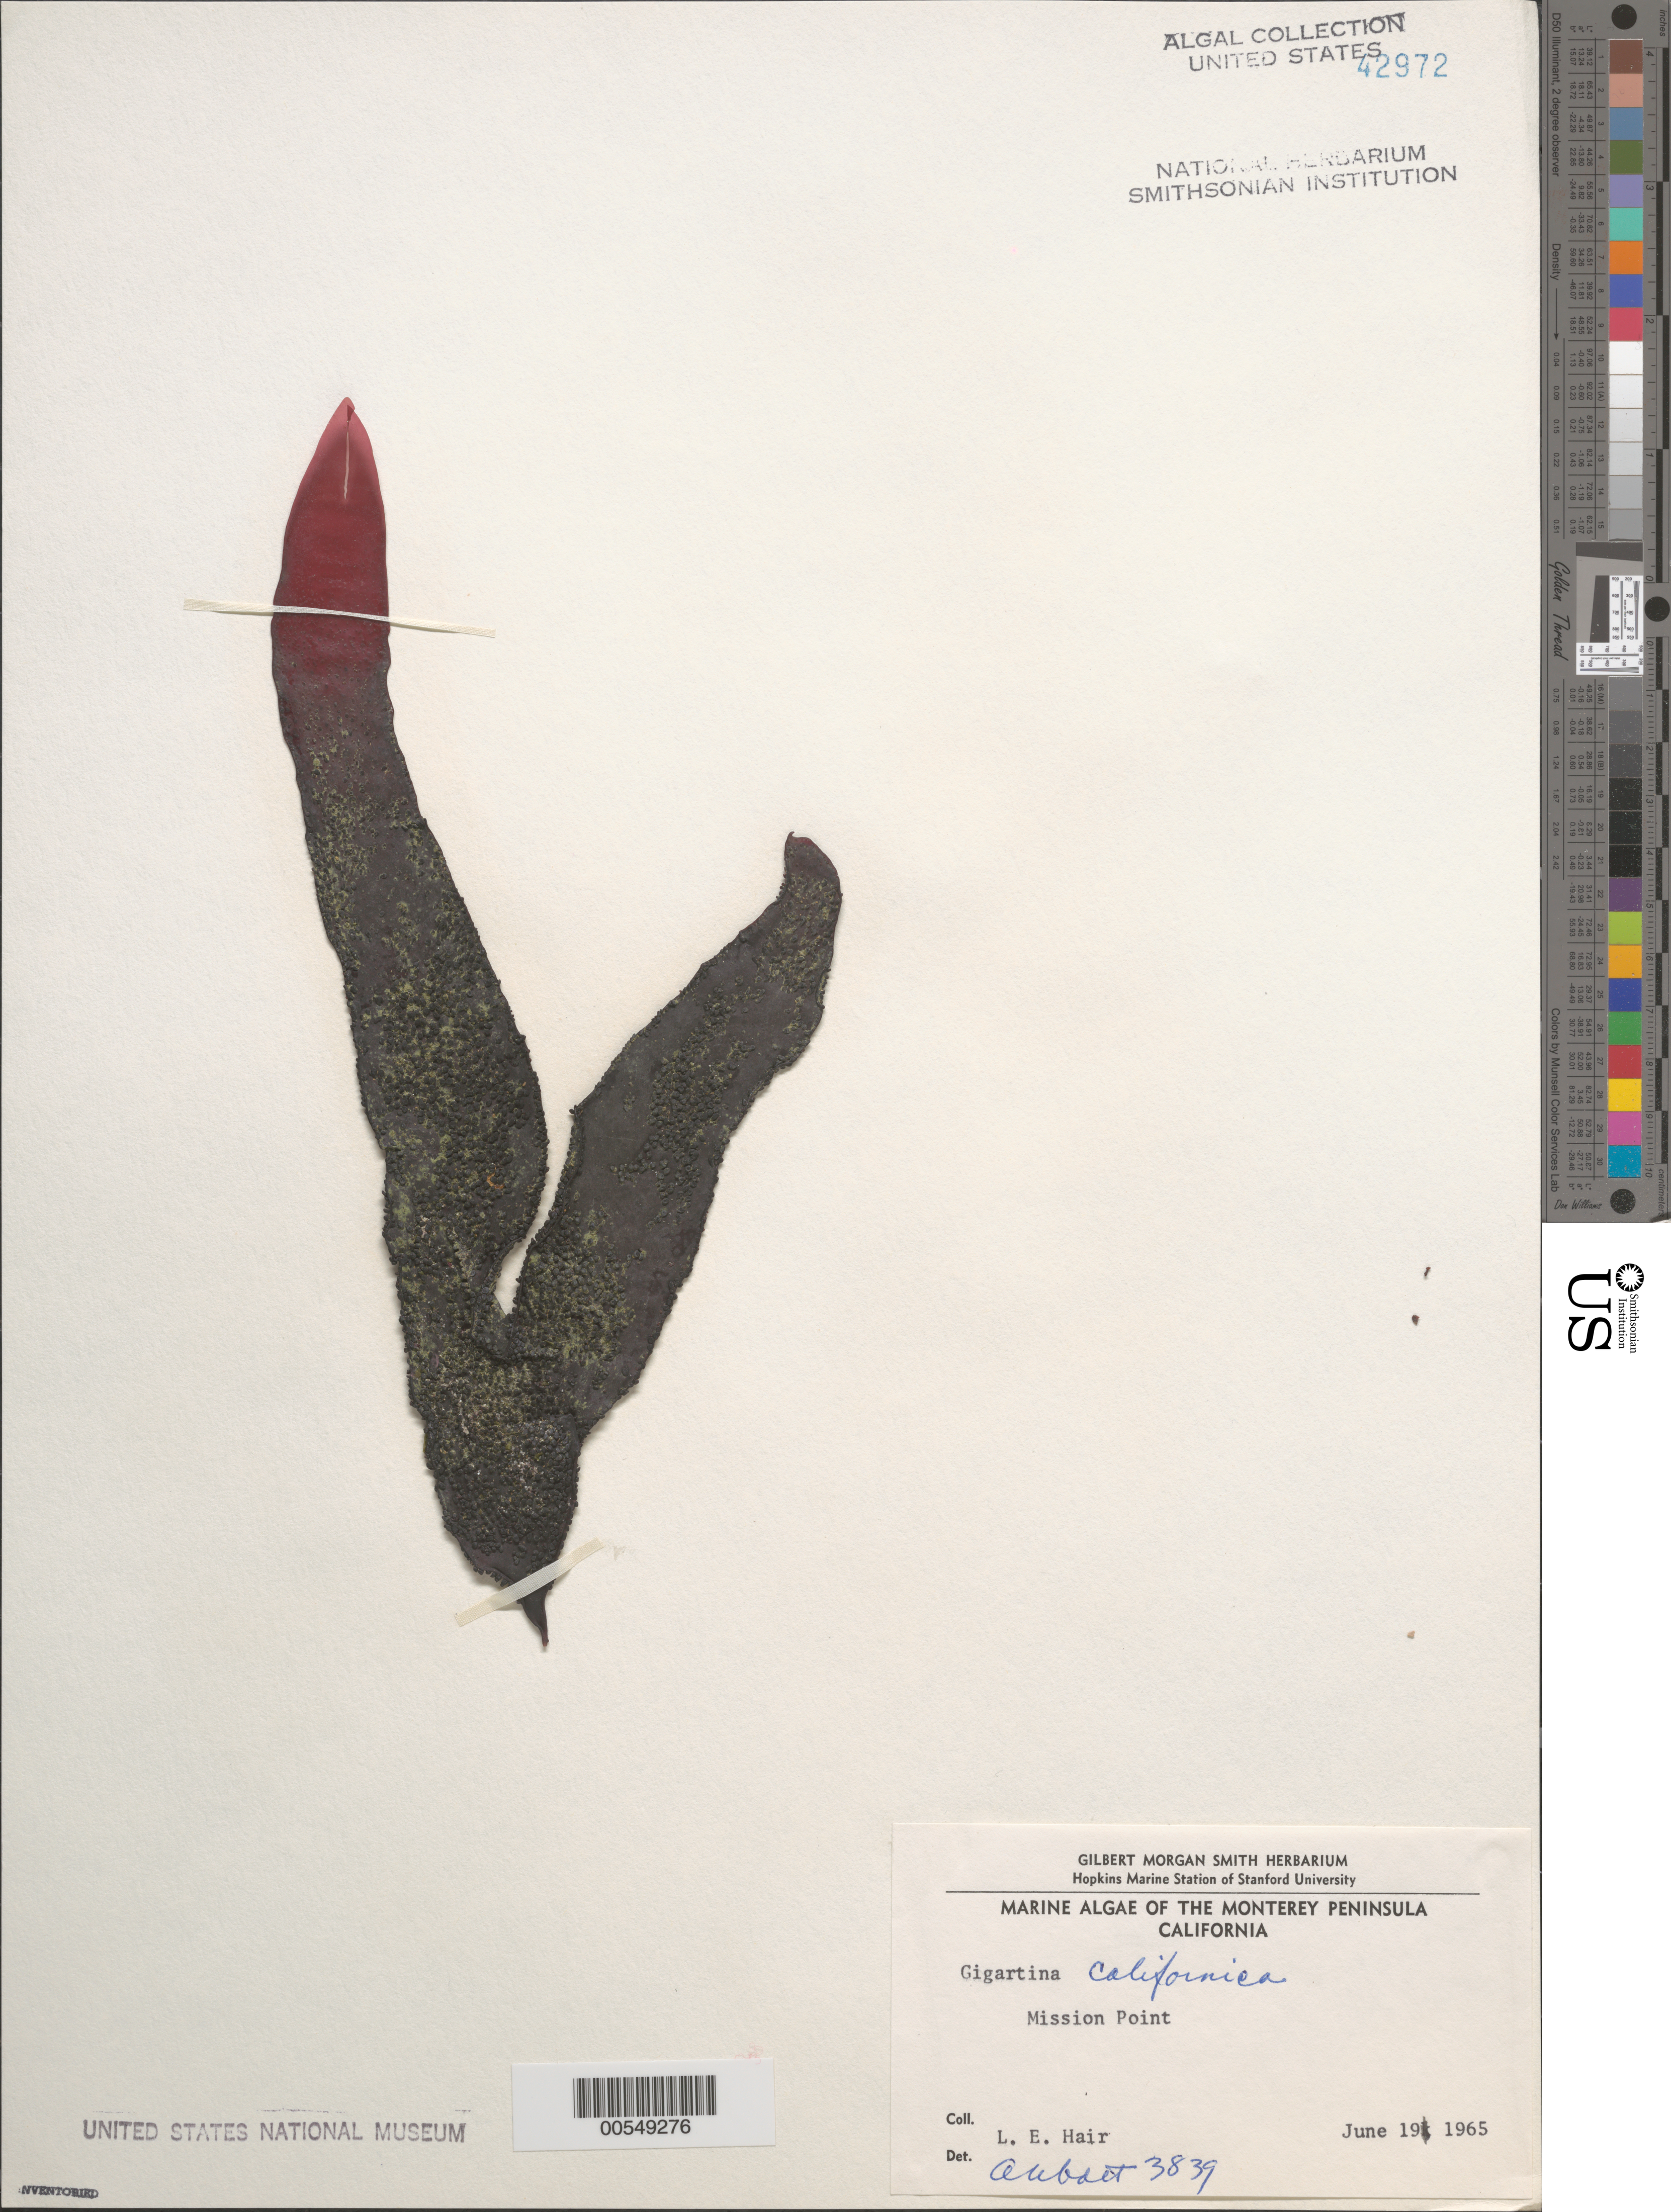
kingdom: Plantae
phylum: Rhodophyta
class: Florideophyceae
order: Gigartinales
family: Gigartinaceae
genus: Chondracanthus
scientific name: Chondracanthus corymbiferus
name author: (Kütz.) Guiry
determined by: Algae name updating Project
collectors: L. Hair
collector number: IAA 3839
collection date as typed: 19 Jun 1965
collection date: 1965-06-19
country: United States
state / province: California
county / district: Monterey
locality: Mission Point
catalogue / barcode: US 42972